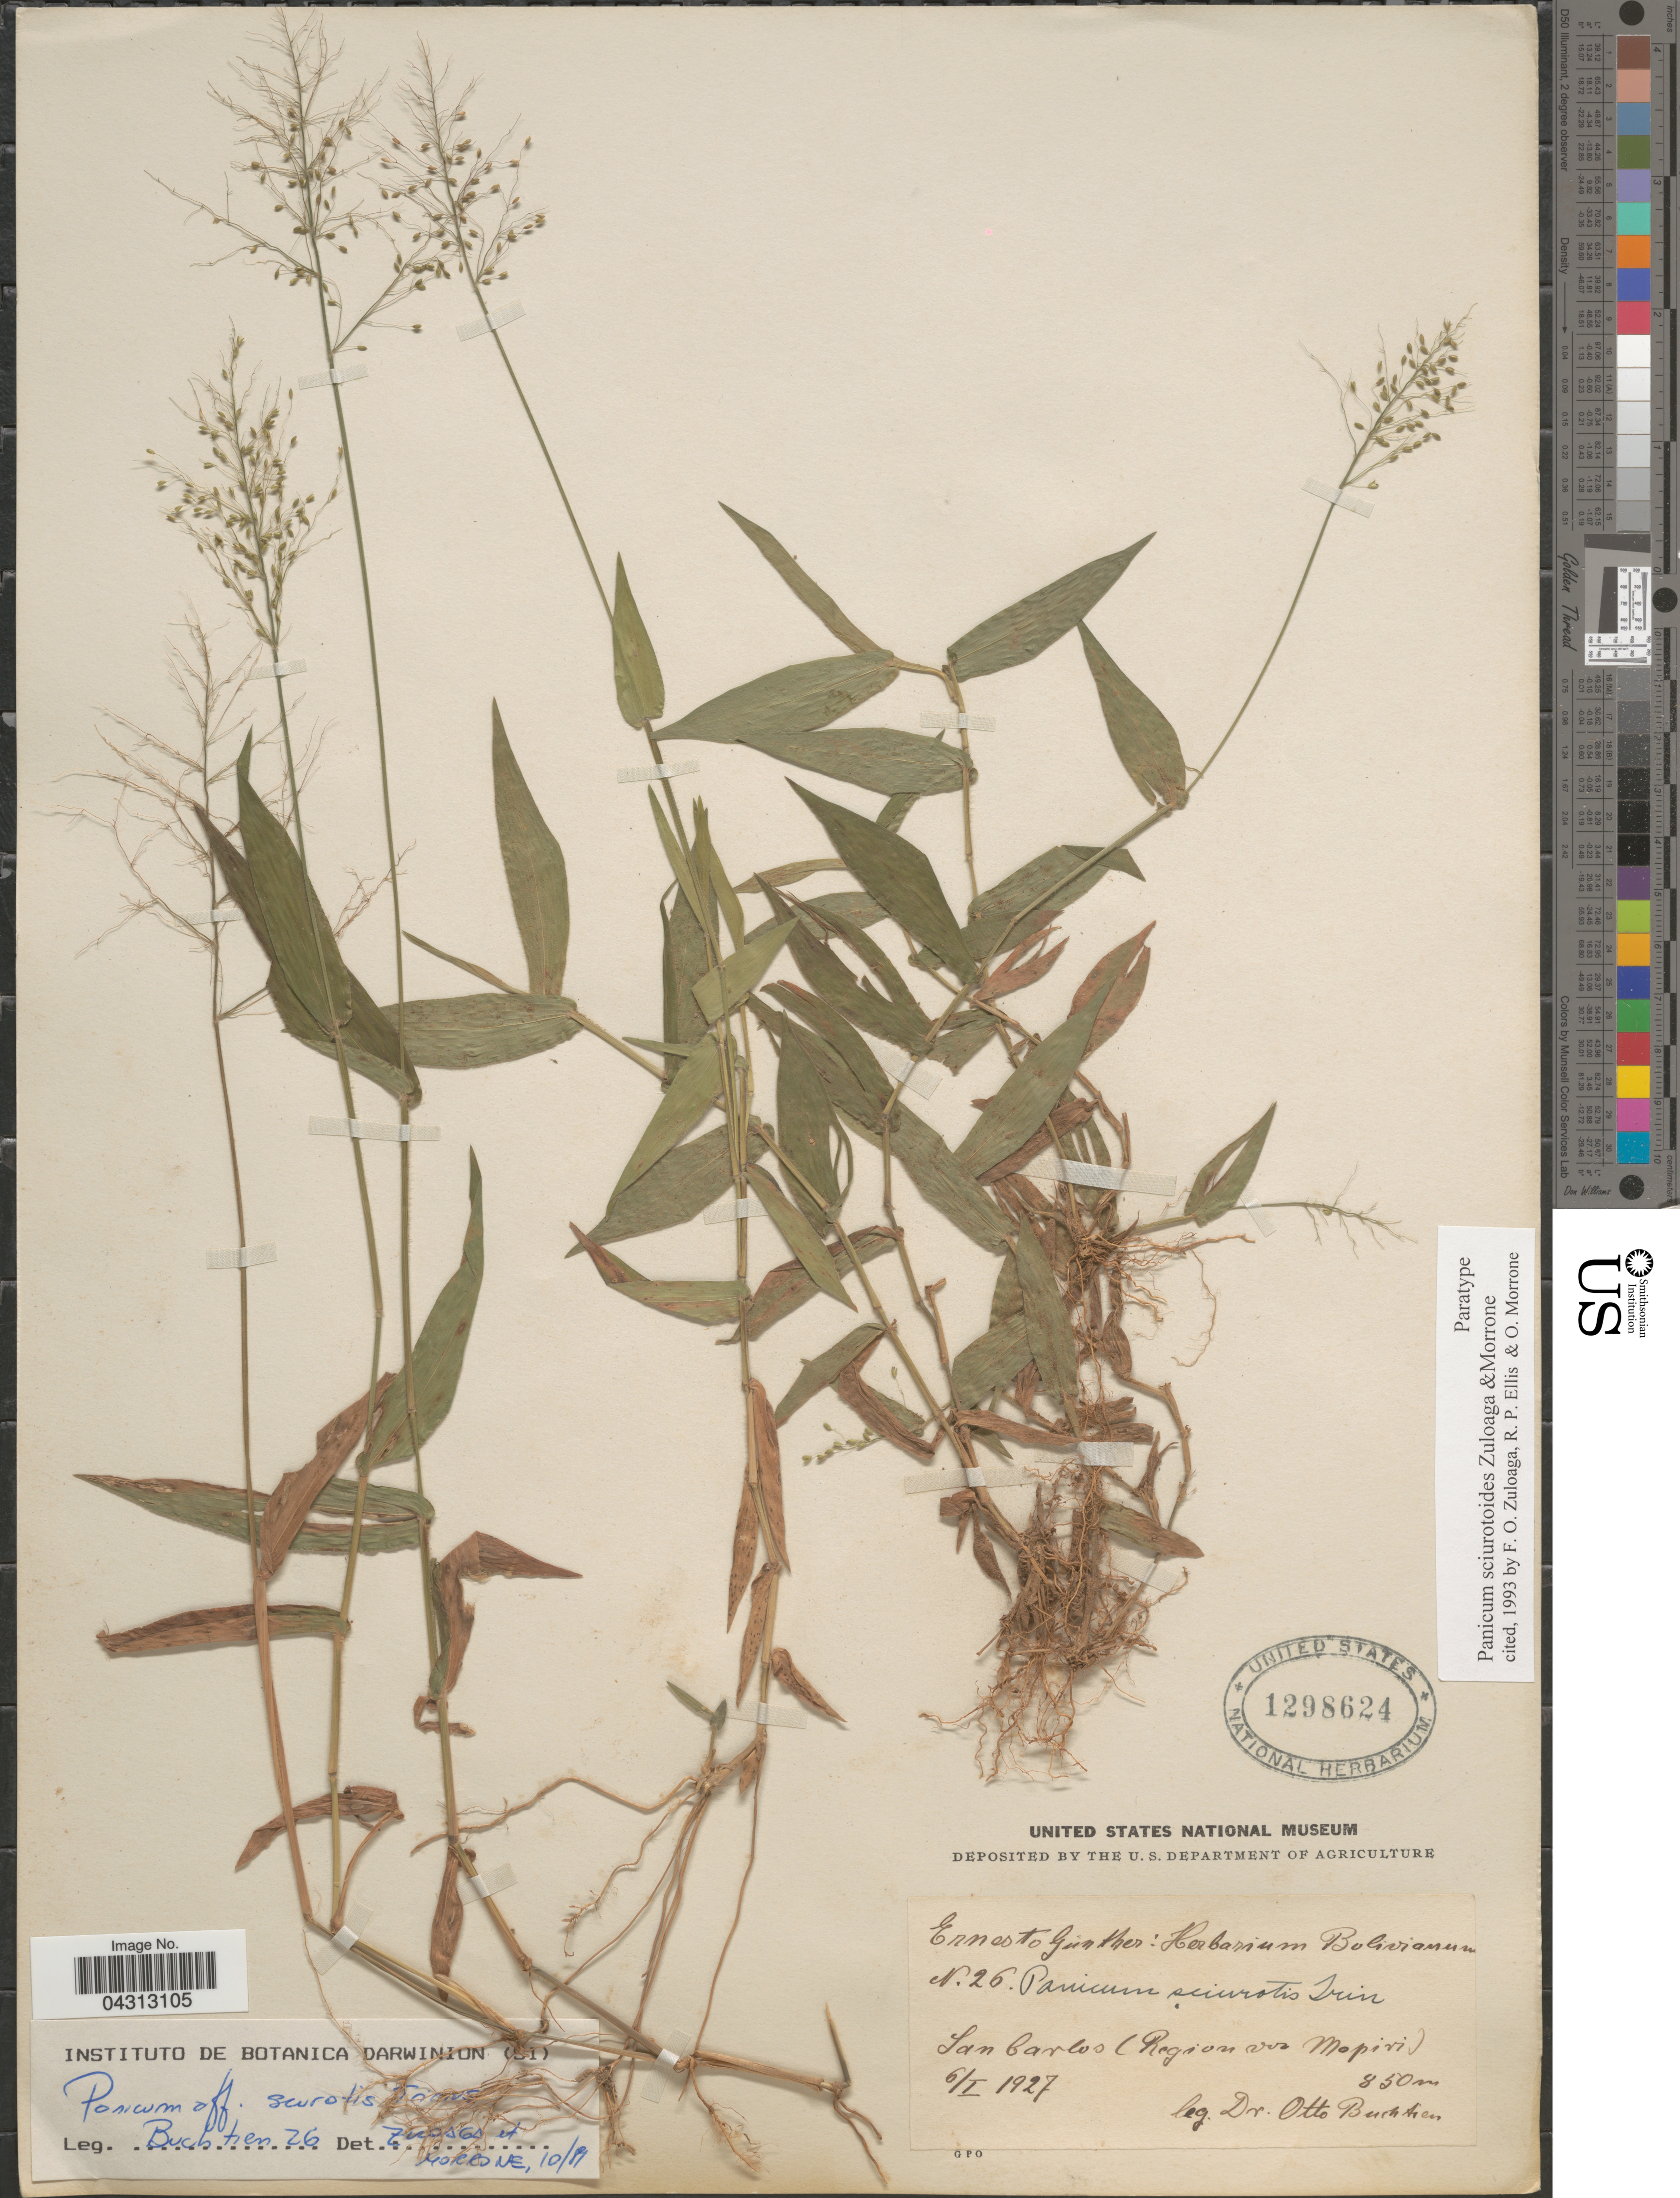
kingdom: Plantae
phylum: Tracheophyta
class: Liliopsida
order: Poales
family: Poaceae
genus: Dichanthelium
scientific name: Dichanthelium sciurotoides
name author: (Zuloaga & Morrone) Davidse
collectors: O. Buchtien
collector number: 26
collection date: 1927-01-06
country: Bolivia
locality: San Carlos (Region von Mapiri).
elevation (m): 850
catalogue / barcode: US 1298624